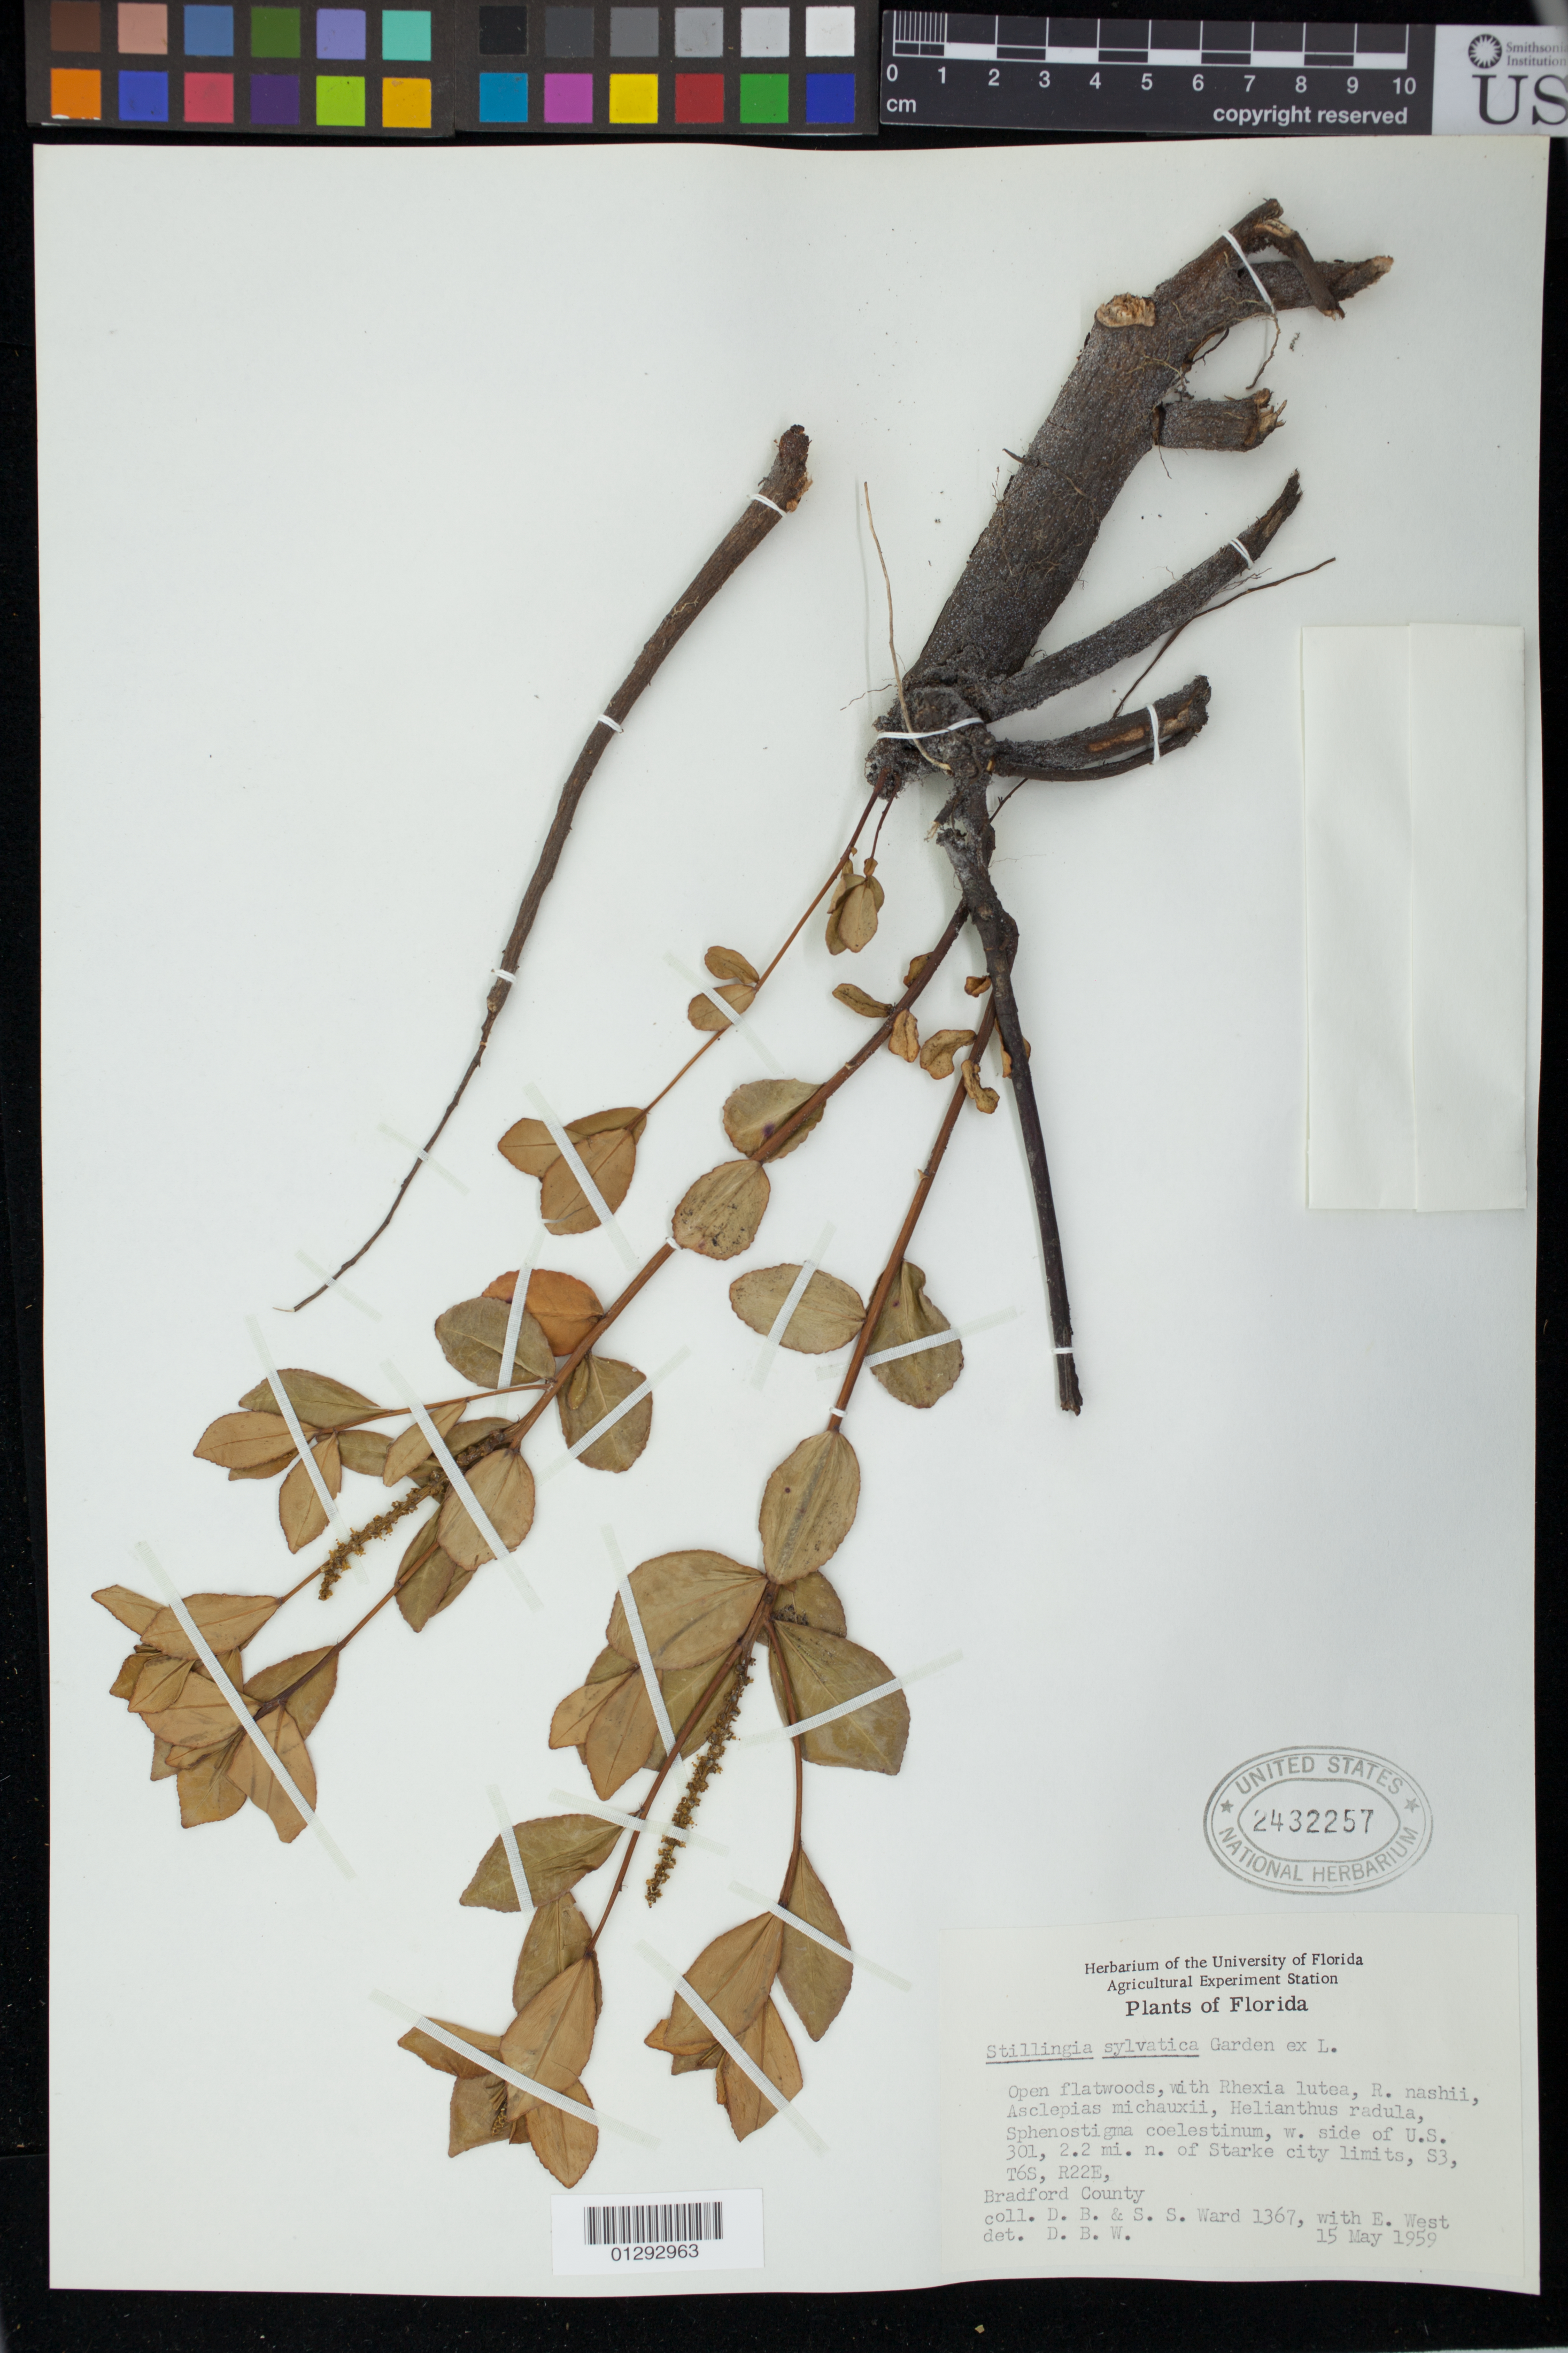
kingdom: Plantae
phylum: Tracheophyta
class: Magnoliopsida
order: Malpighiales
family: Euphorbiaceae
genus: Stillingia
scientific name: Stillingia sylvatica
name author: L.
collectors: D. B. Ward, S. S. Ward & E. West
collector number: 1367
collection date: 1959-05-15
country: United States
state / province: Florida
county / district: Bradford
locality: w. side of U.S. 301, 2.2 mi. n. of Starke city limits, S3, T6S, R22E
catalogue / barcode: US 2432257